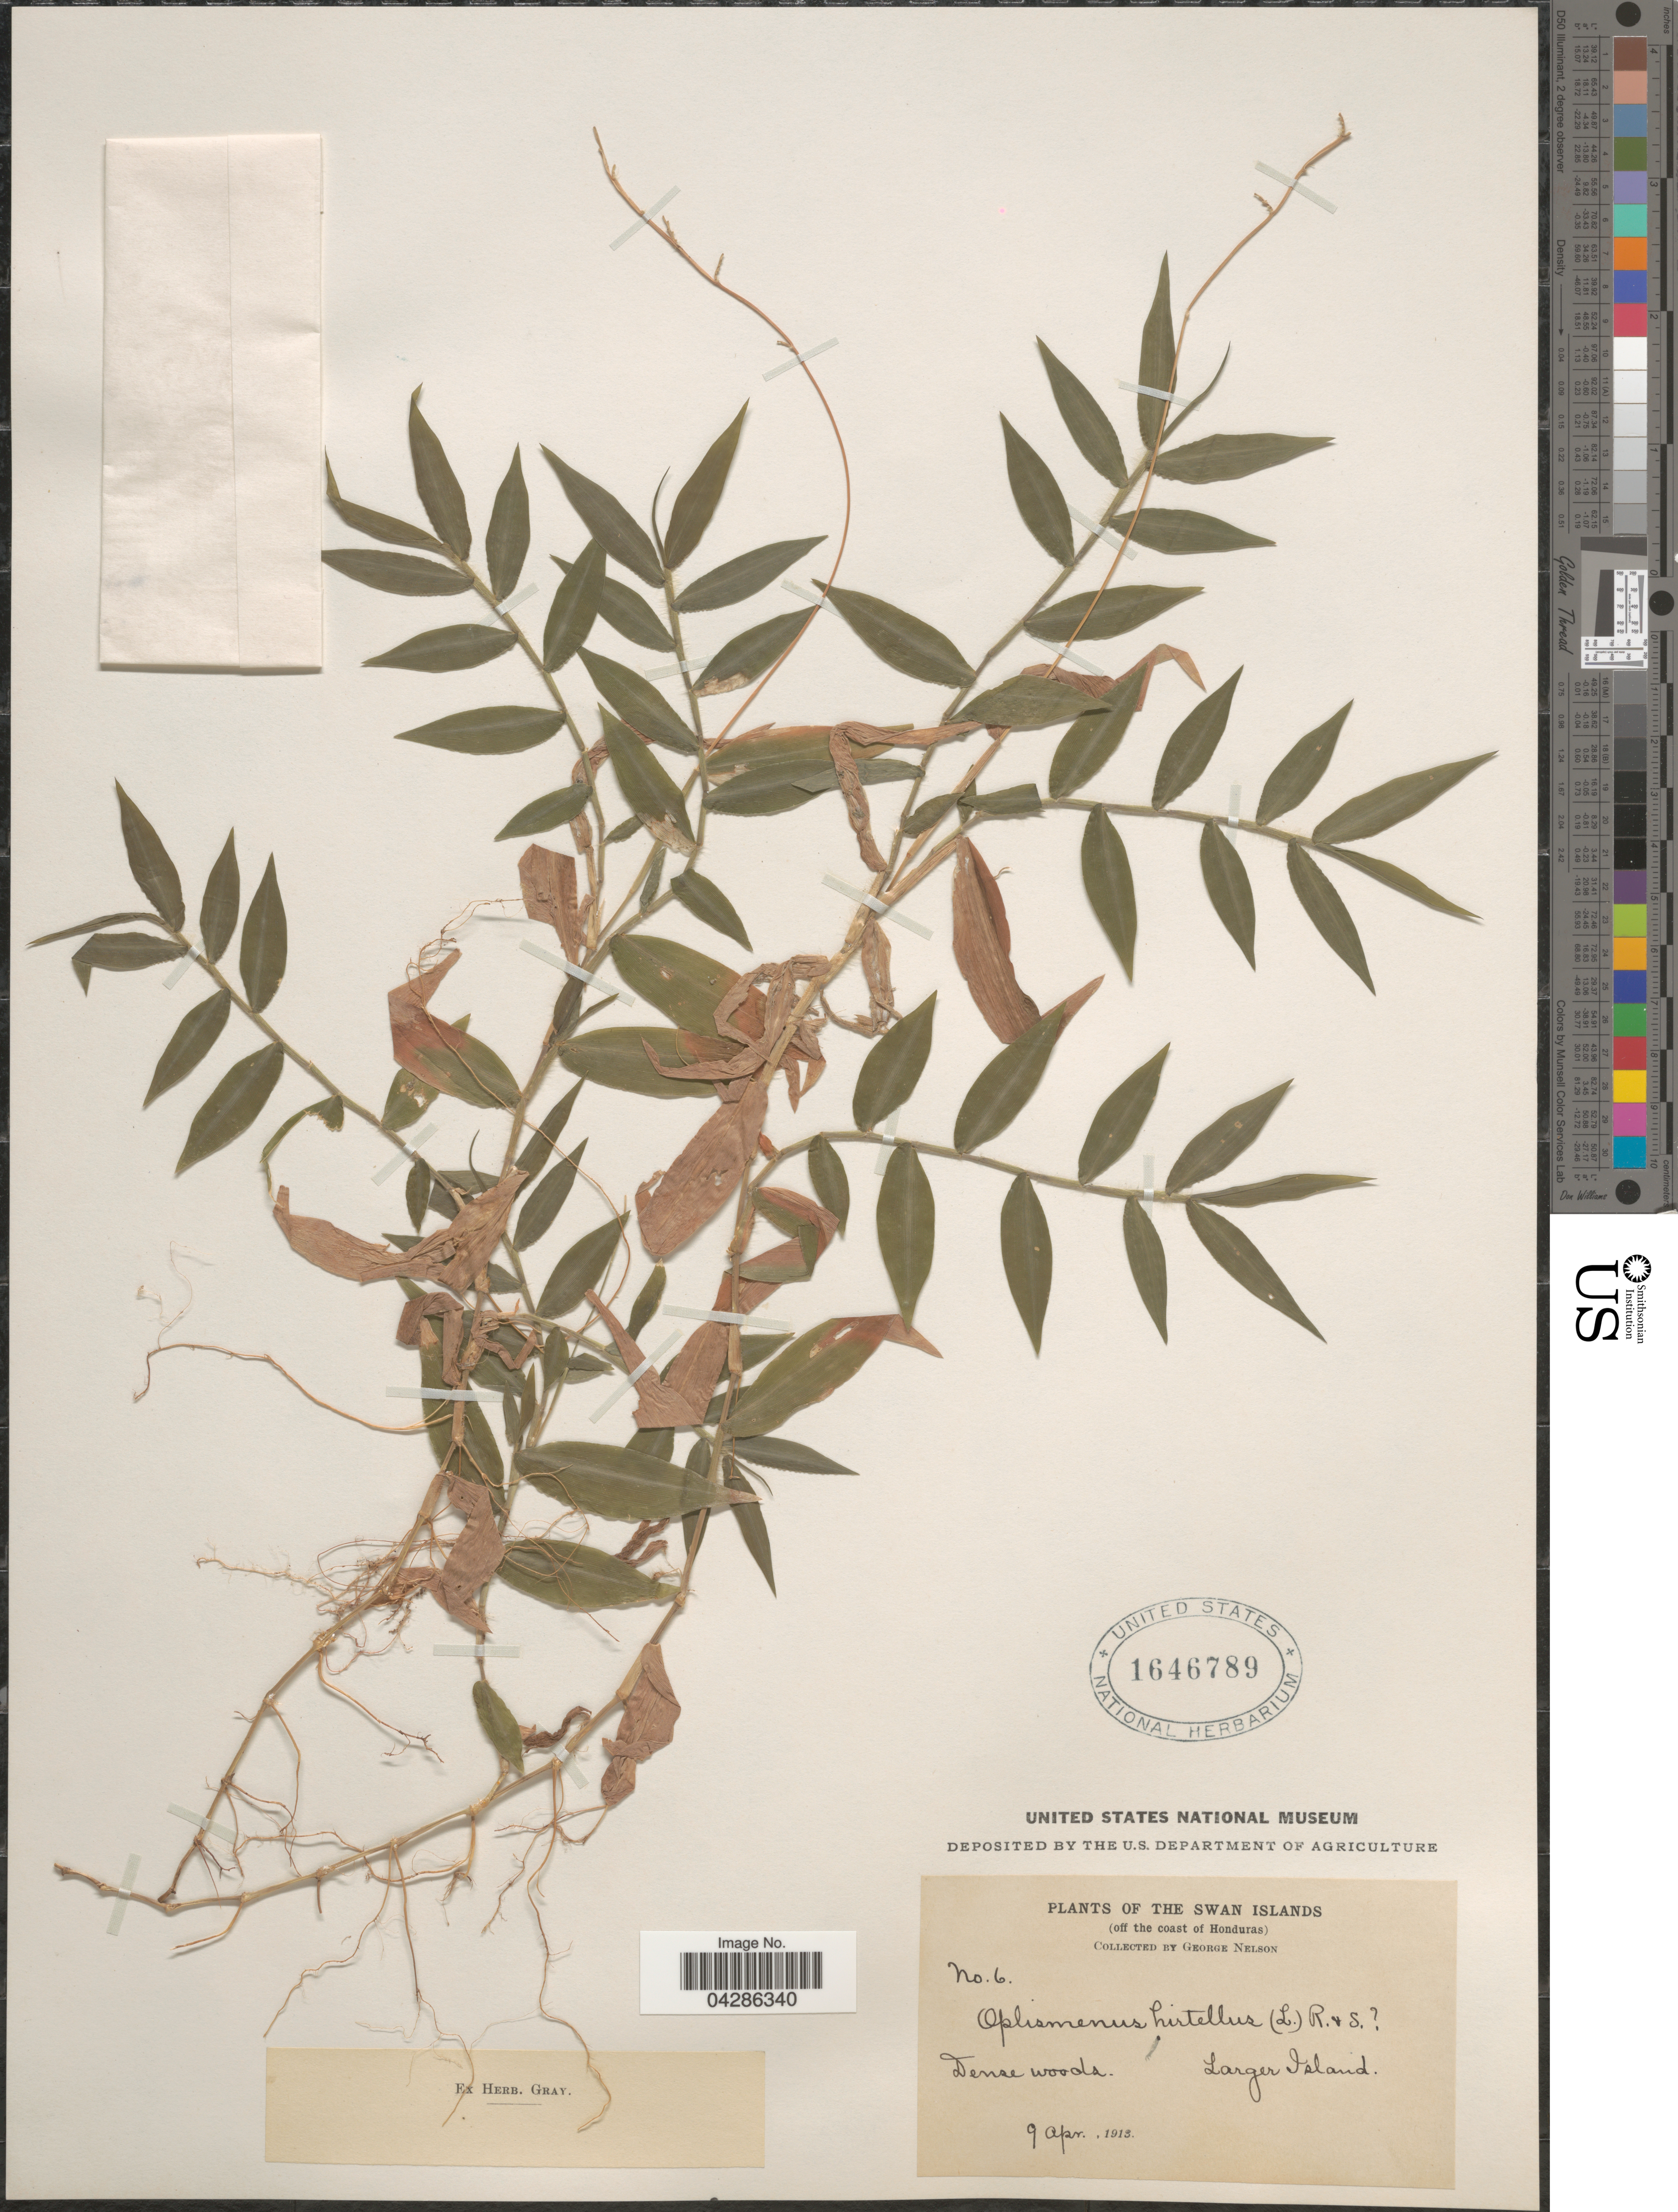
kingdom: Plantae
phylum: Tracheophyta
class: Liliopsida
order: Poales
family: Poaceae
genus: Oplismenus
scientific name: Oplismenus hirtellus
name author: (L.) P. Beauv.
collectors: G. Nelson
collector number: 6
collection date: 1913-04-09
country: Honduras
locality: The Swan Islands. (off the coast of Honduras). Larger Island.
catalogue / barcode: US 1646789